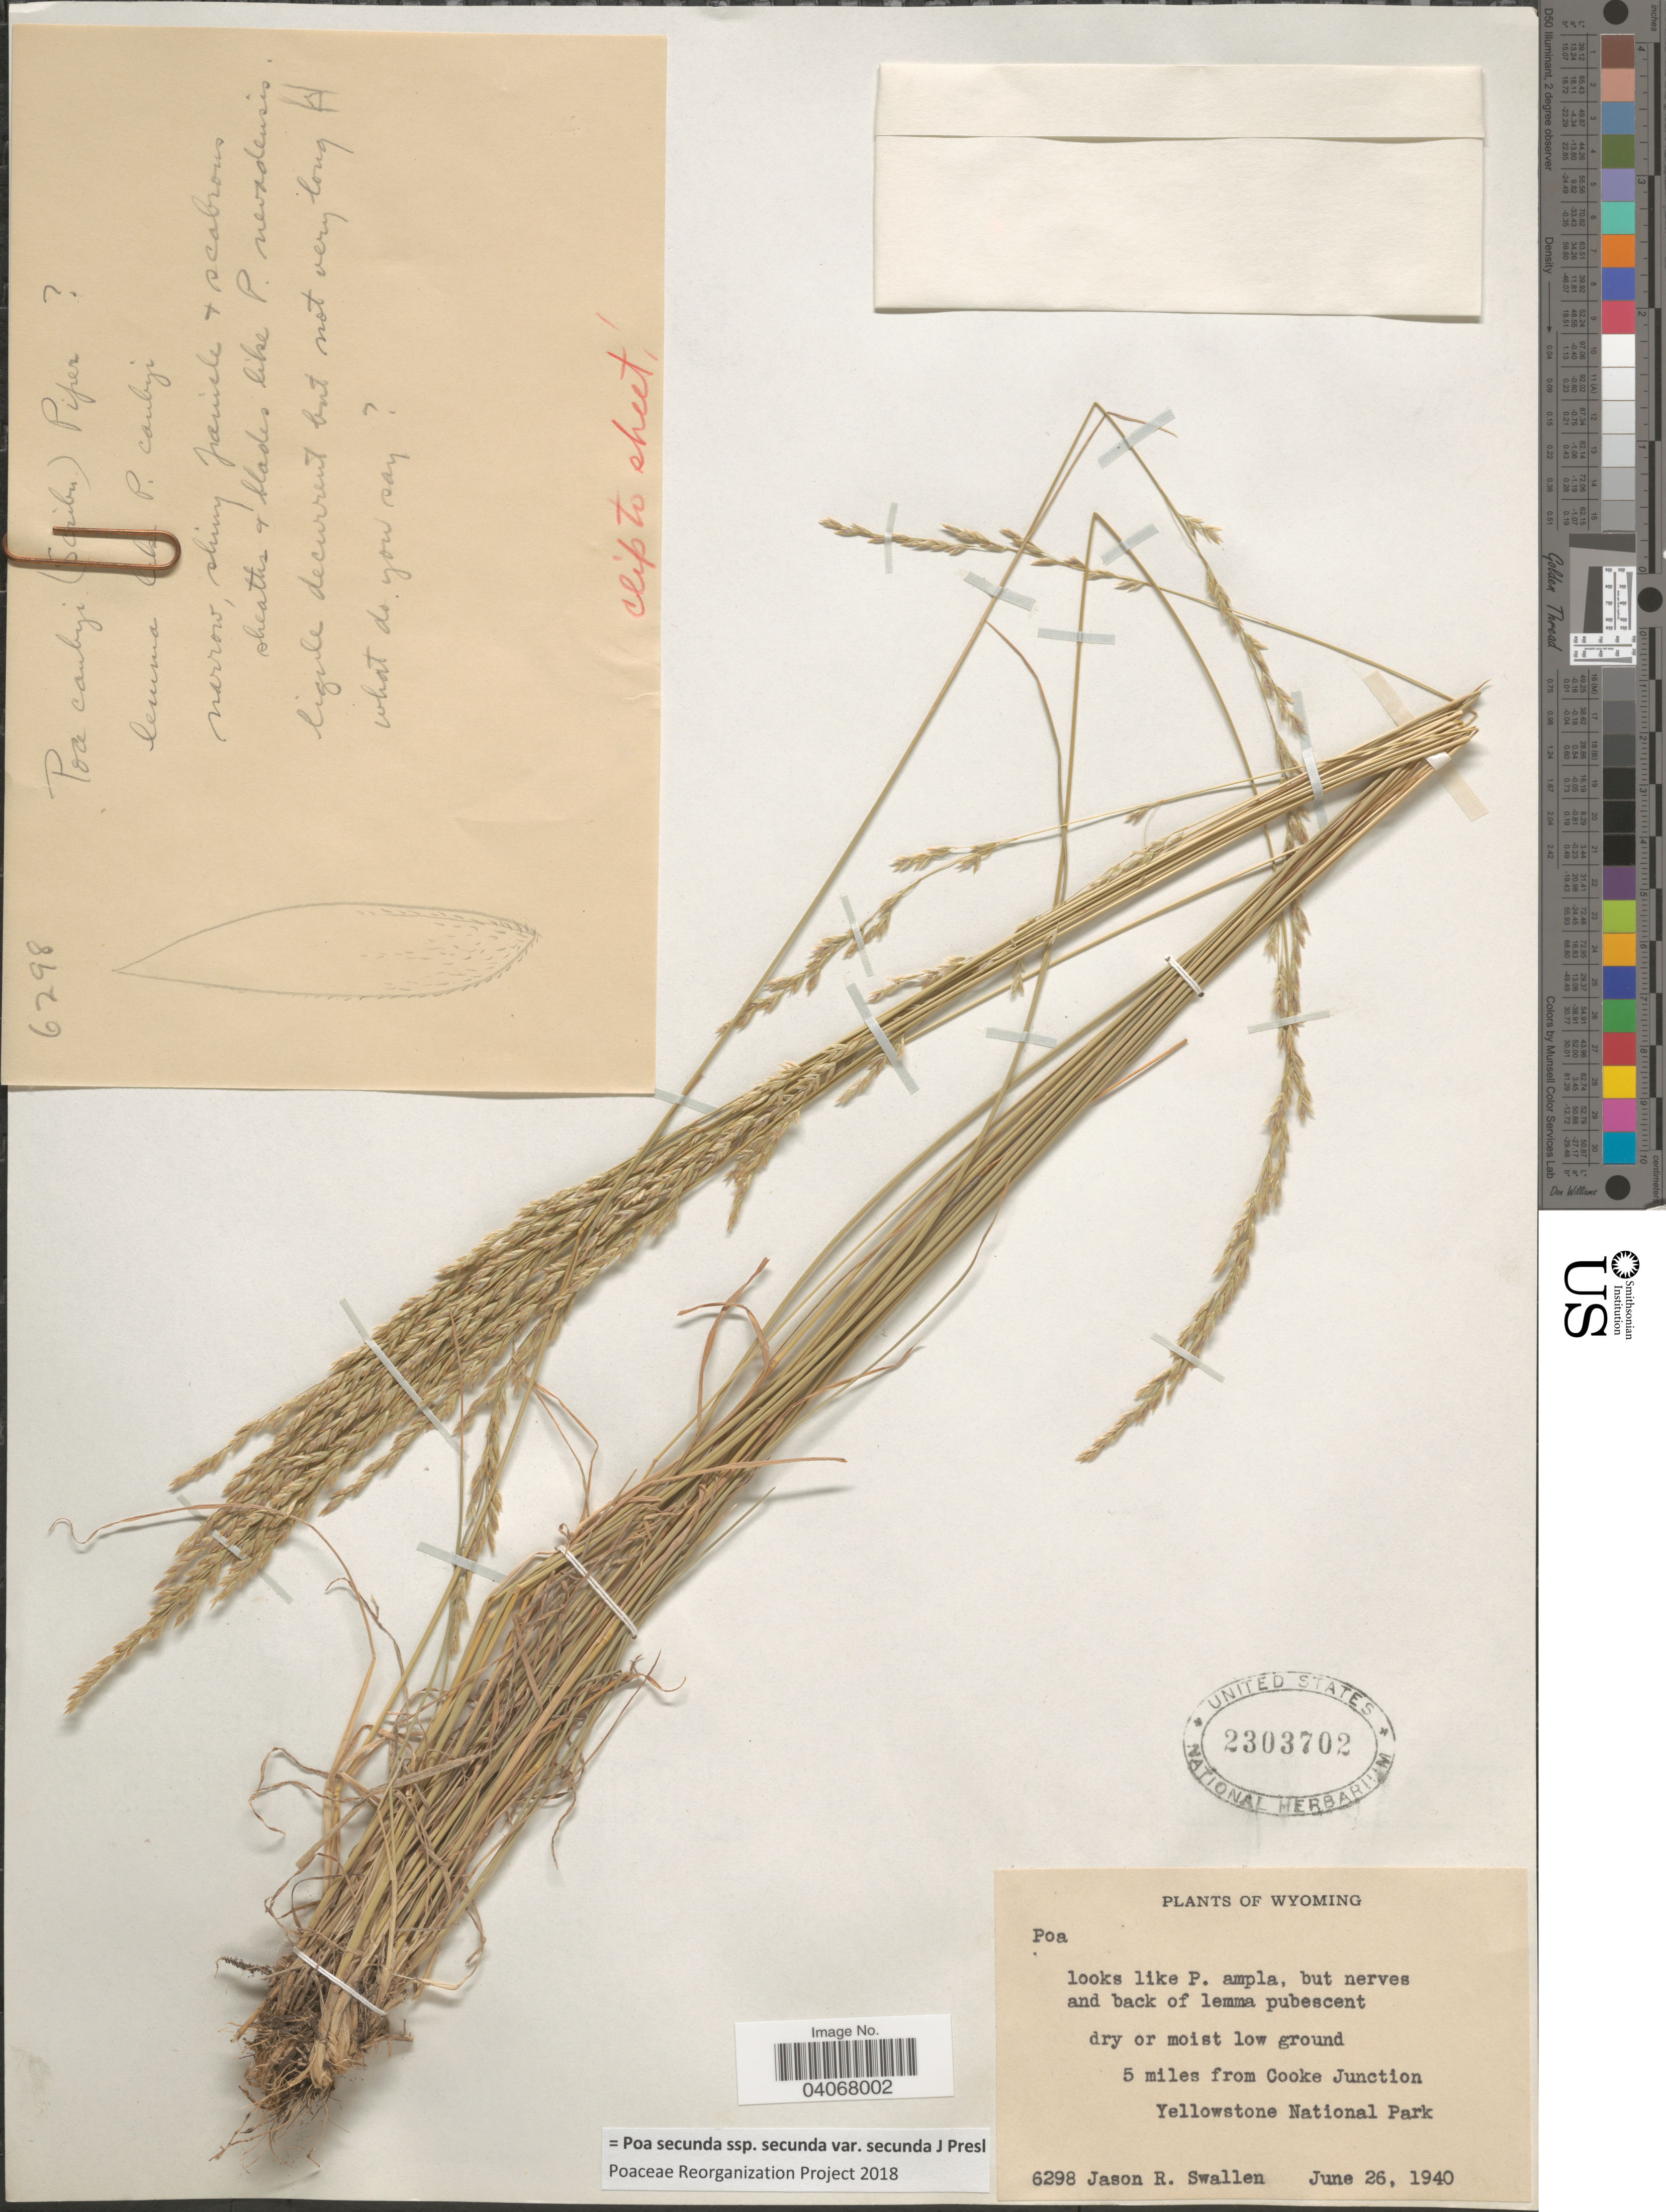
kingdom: Plantae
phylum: Tracheophyta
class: Liliopsida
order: Poales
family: Poaceae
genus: Poa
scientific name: Poa secunda subsp. secunda var. secunda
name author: J. Presl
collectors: J. R. Swallen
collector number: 6298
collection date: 1940-06-26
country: United States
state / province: Wyoming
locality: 5 miles from Cooke Junction. Yellowstone National Park.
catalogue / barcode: US 2303702